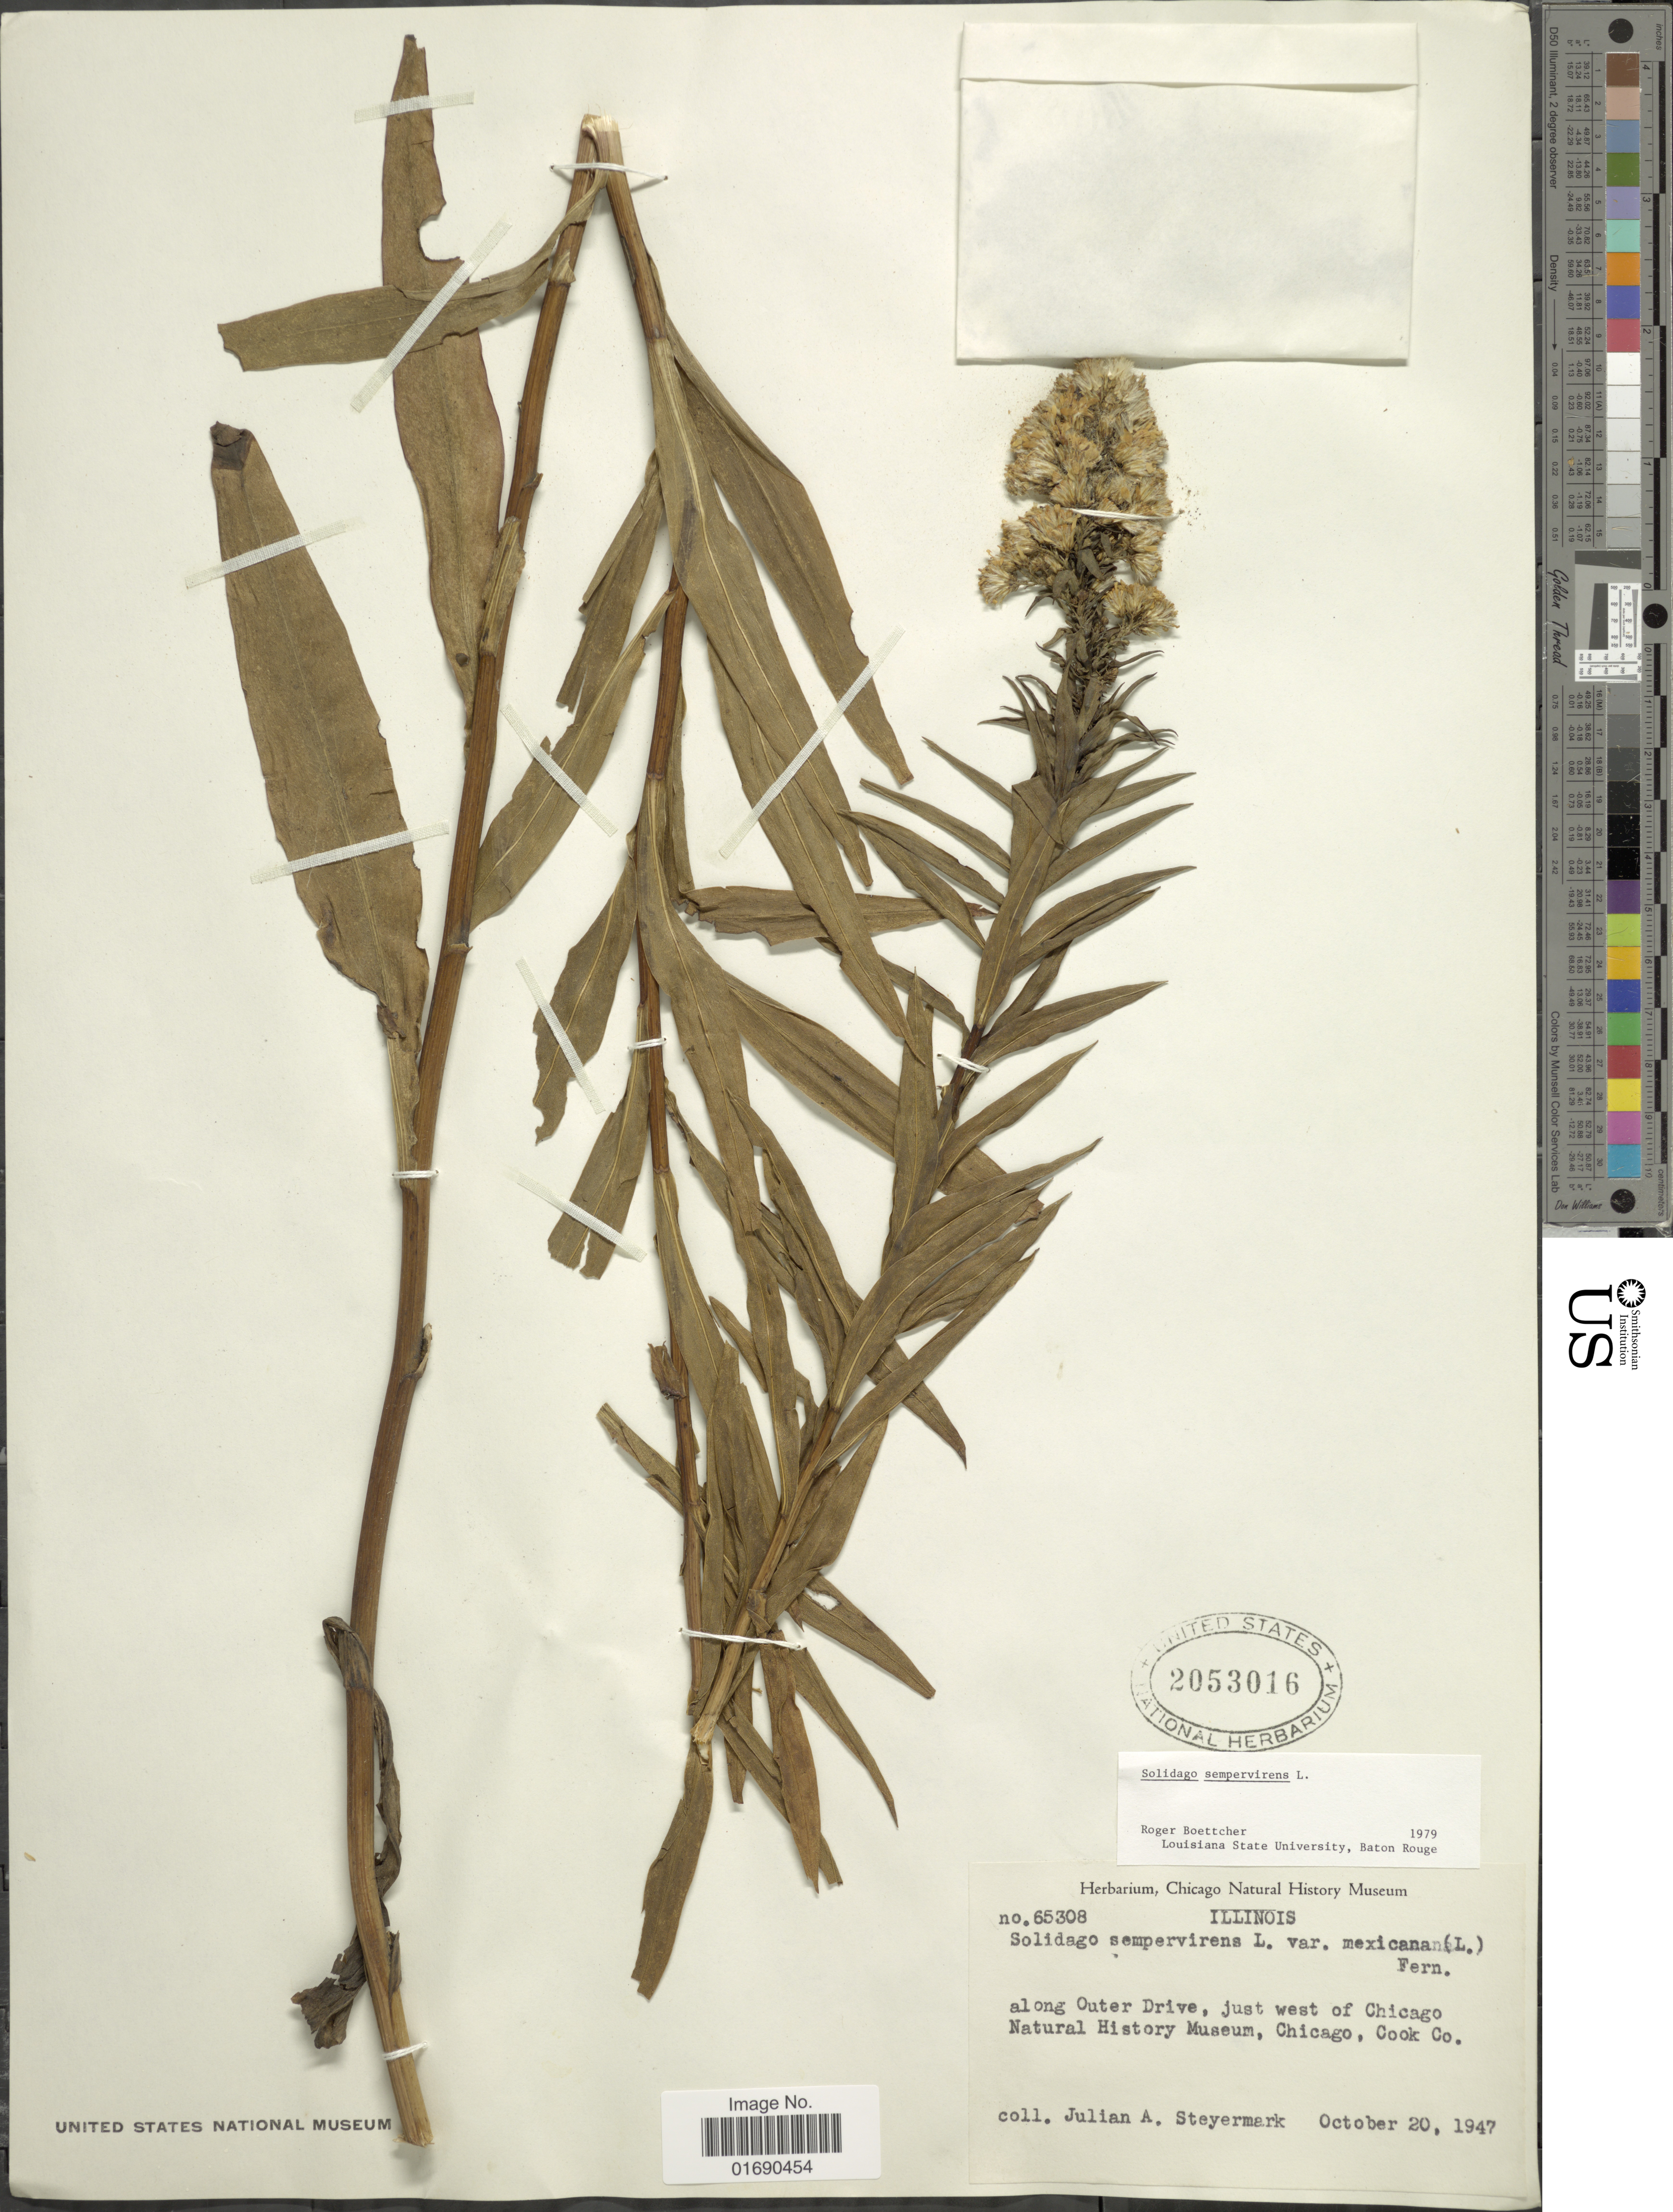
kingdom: Plantae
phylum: Tracheophyta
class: Magnoliopsida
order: Asterales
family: Asteraceae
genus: Solidago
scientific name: Solidago sempervirens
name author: L.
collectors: J. Steyermark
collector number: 65308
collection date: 1947-10-20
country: United States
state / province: Illinois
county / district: Cook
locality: Along Outer Drive, just west of Chicago Natural History Museum, Cicago, Cook Co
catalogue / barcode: US 2053016